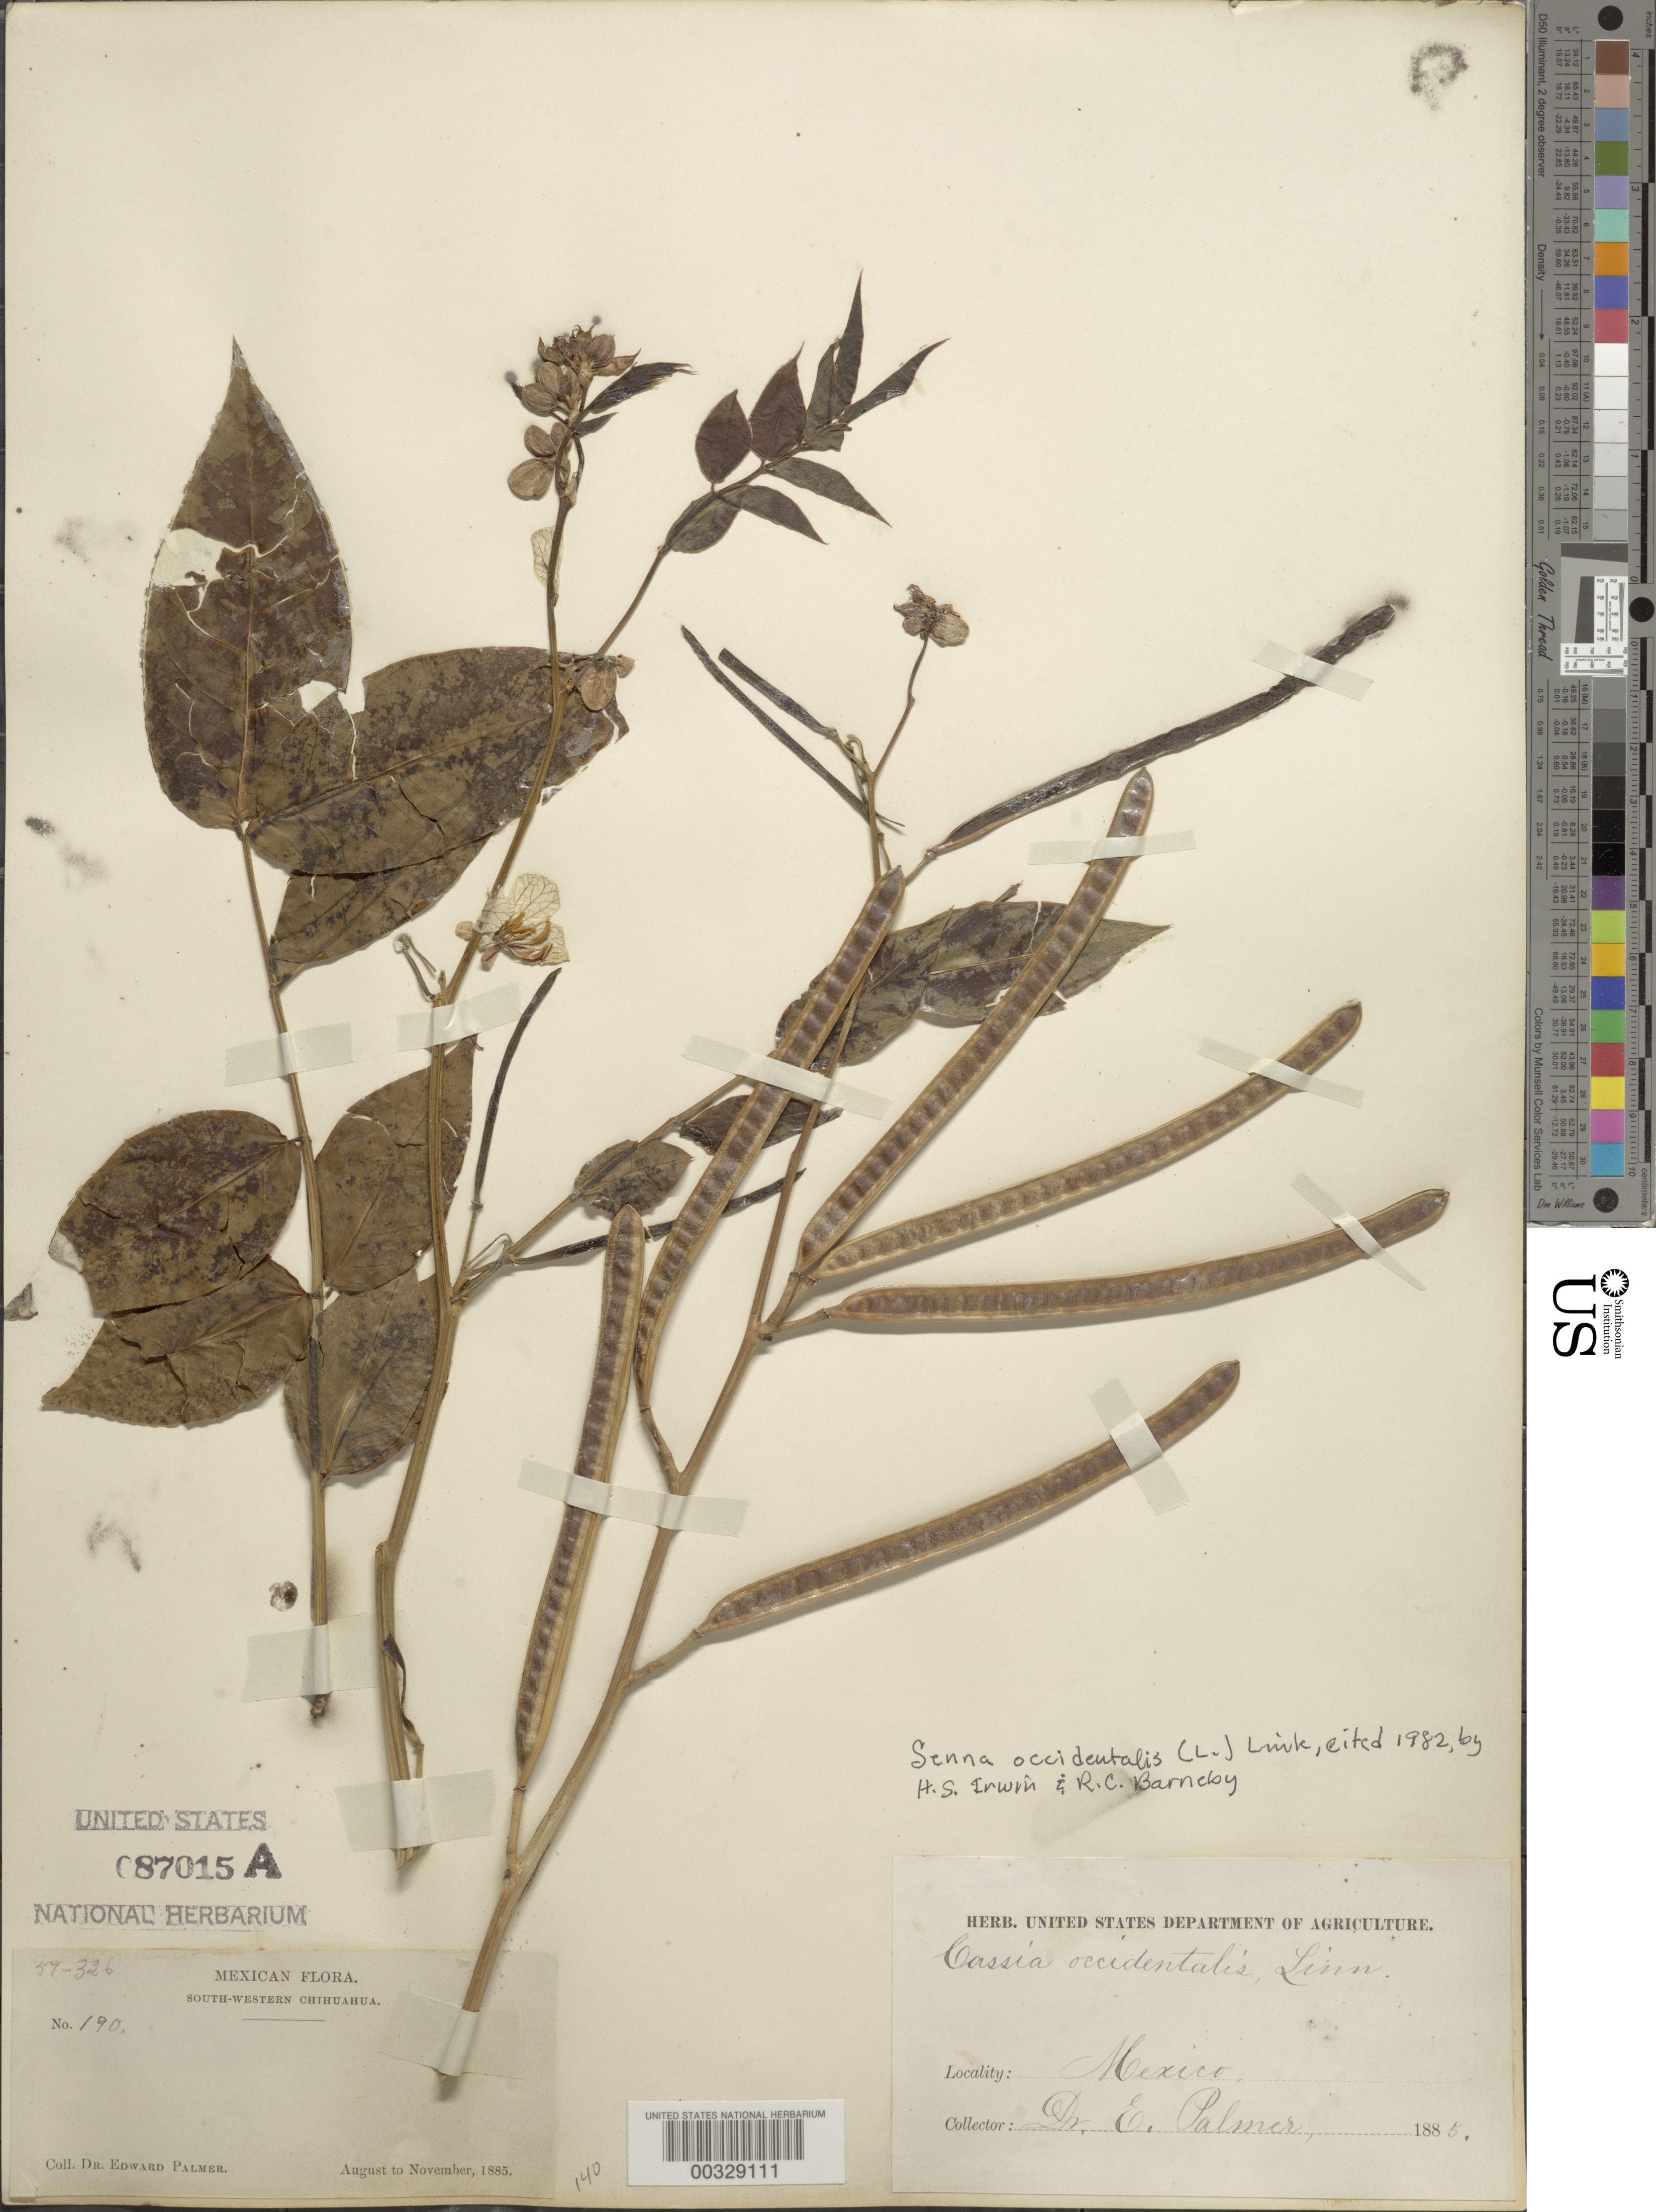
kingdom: Plantae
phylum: Tracheophyta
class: Magnoliopsida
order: Fabales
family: Fabaceae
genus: Senna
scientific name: Senna occidentalis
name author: (L.) Link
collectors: E. Palmer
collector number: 190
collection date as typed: Aug 1885 to -- Nov 1885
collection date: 1885-08/1885-11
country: Mexico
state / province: Chihuahua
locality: SW Chihuahua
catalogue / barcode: US 87015A